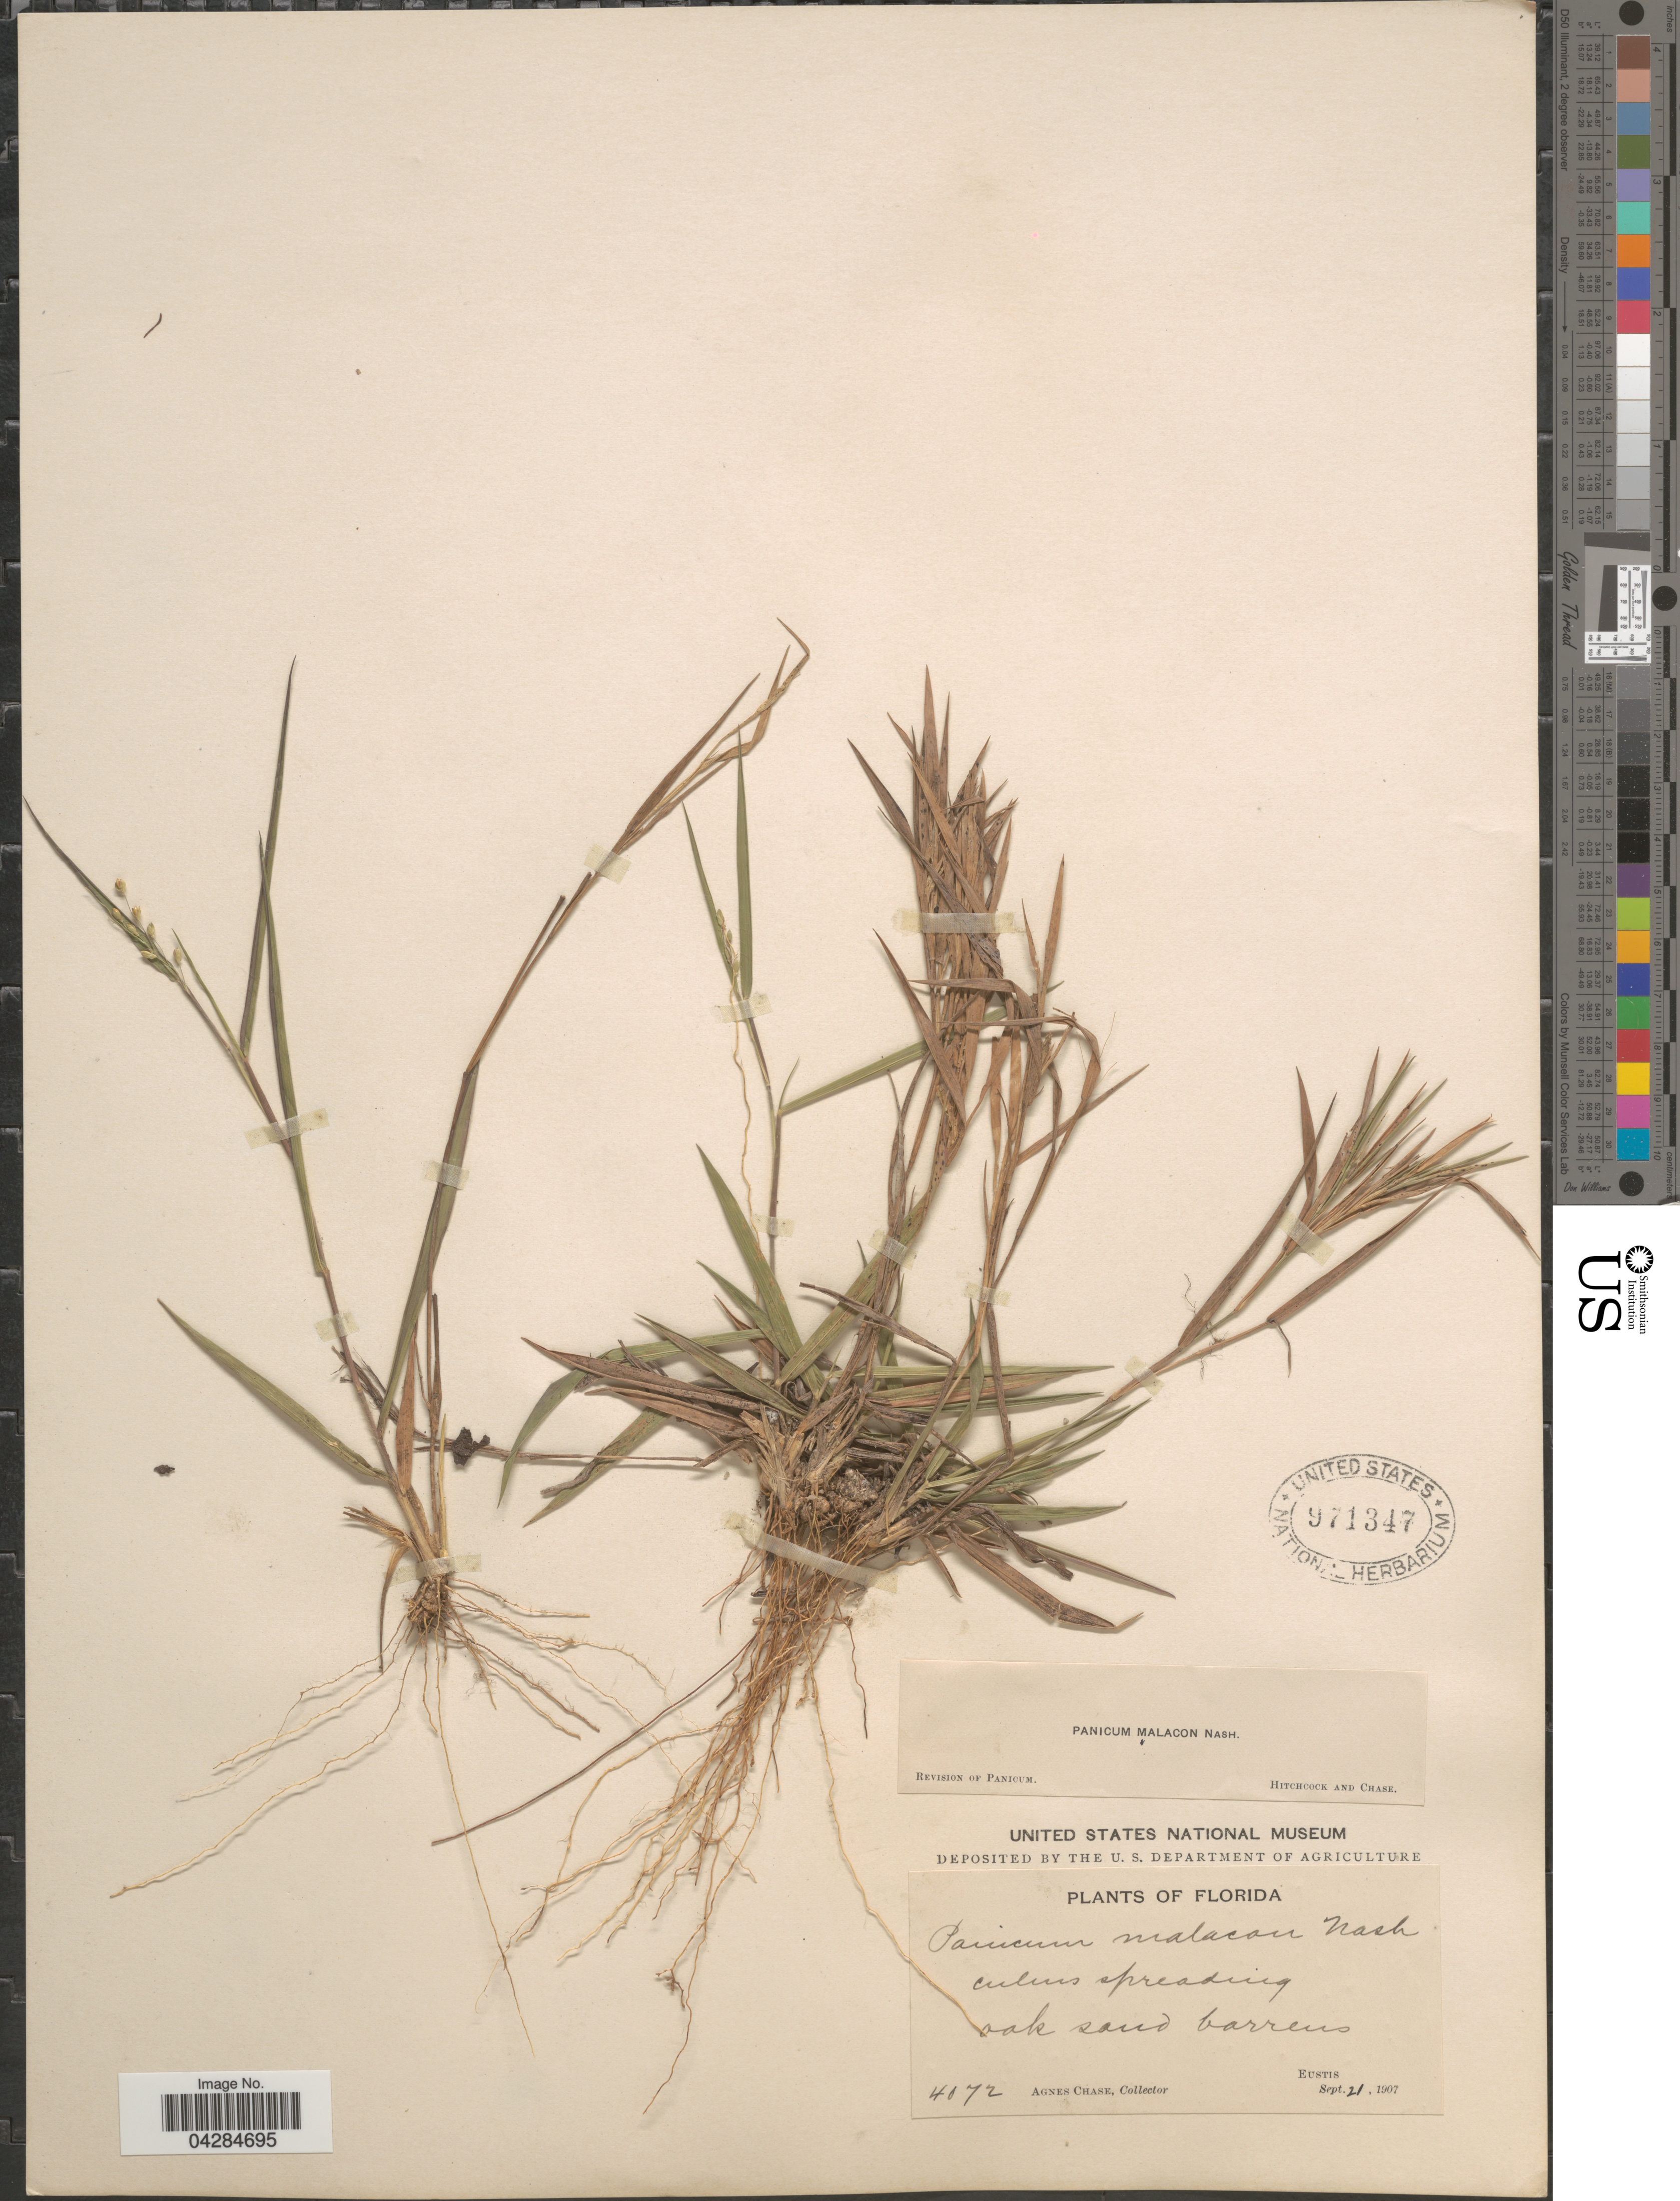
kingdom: Plantae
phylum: Tracheophyta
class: Liliopsida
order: Poales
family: Poaceae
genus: Dichanthelium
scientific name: Dichanthelium ovale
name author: (Elliott) Gould & C.A. Clark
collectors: A. Chase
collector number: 4072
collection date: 1907-09-21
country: United States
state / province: Florida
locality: Eustis.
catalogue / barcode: US 971347